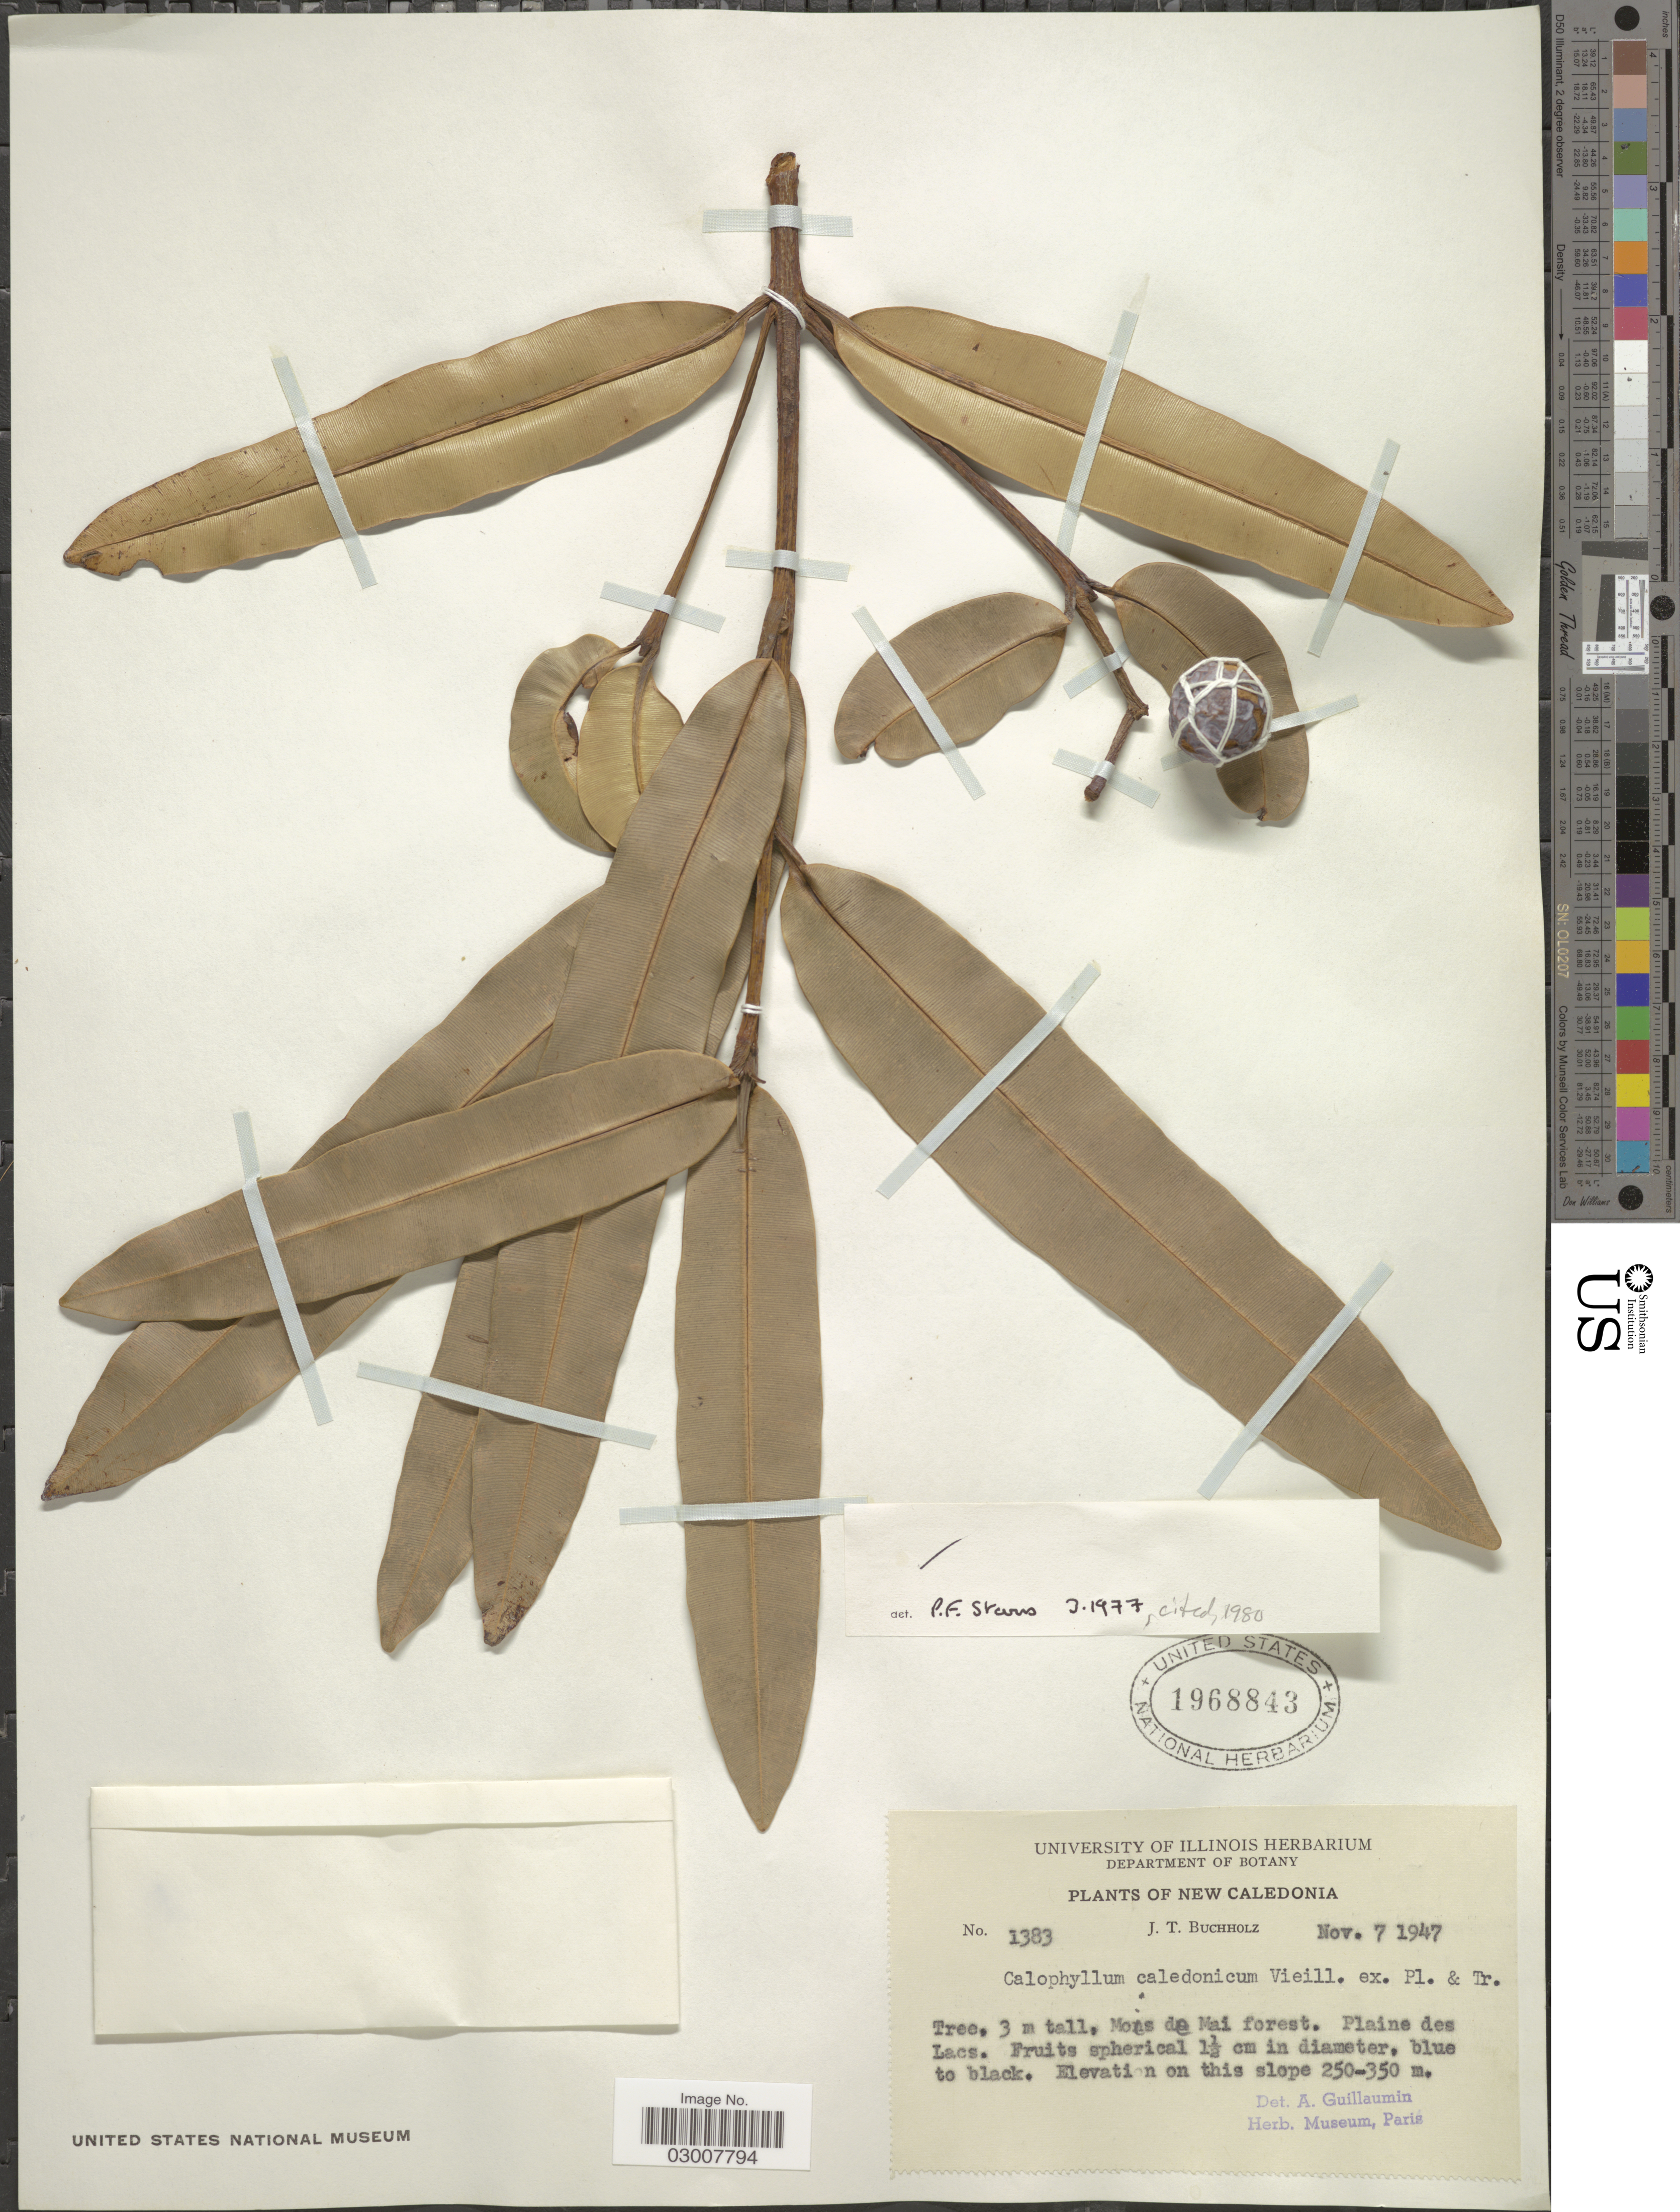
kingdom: Plantae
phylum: Tracheophyta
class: Magnoliopsida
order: Malpighiales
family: Calophyllaceae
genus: Calophyllum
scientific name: Calophyllum caledonicum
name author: Vieill. ex Planch. & Triana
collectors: J. T. Buchholz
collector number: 1383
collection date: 1947-11-07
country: New Caledonia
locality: Mois [interpreted] de Mai forest. Plaine des Lacs.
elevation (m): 250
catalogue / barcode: US 1968843